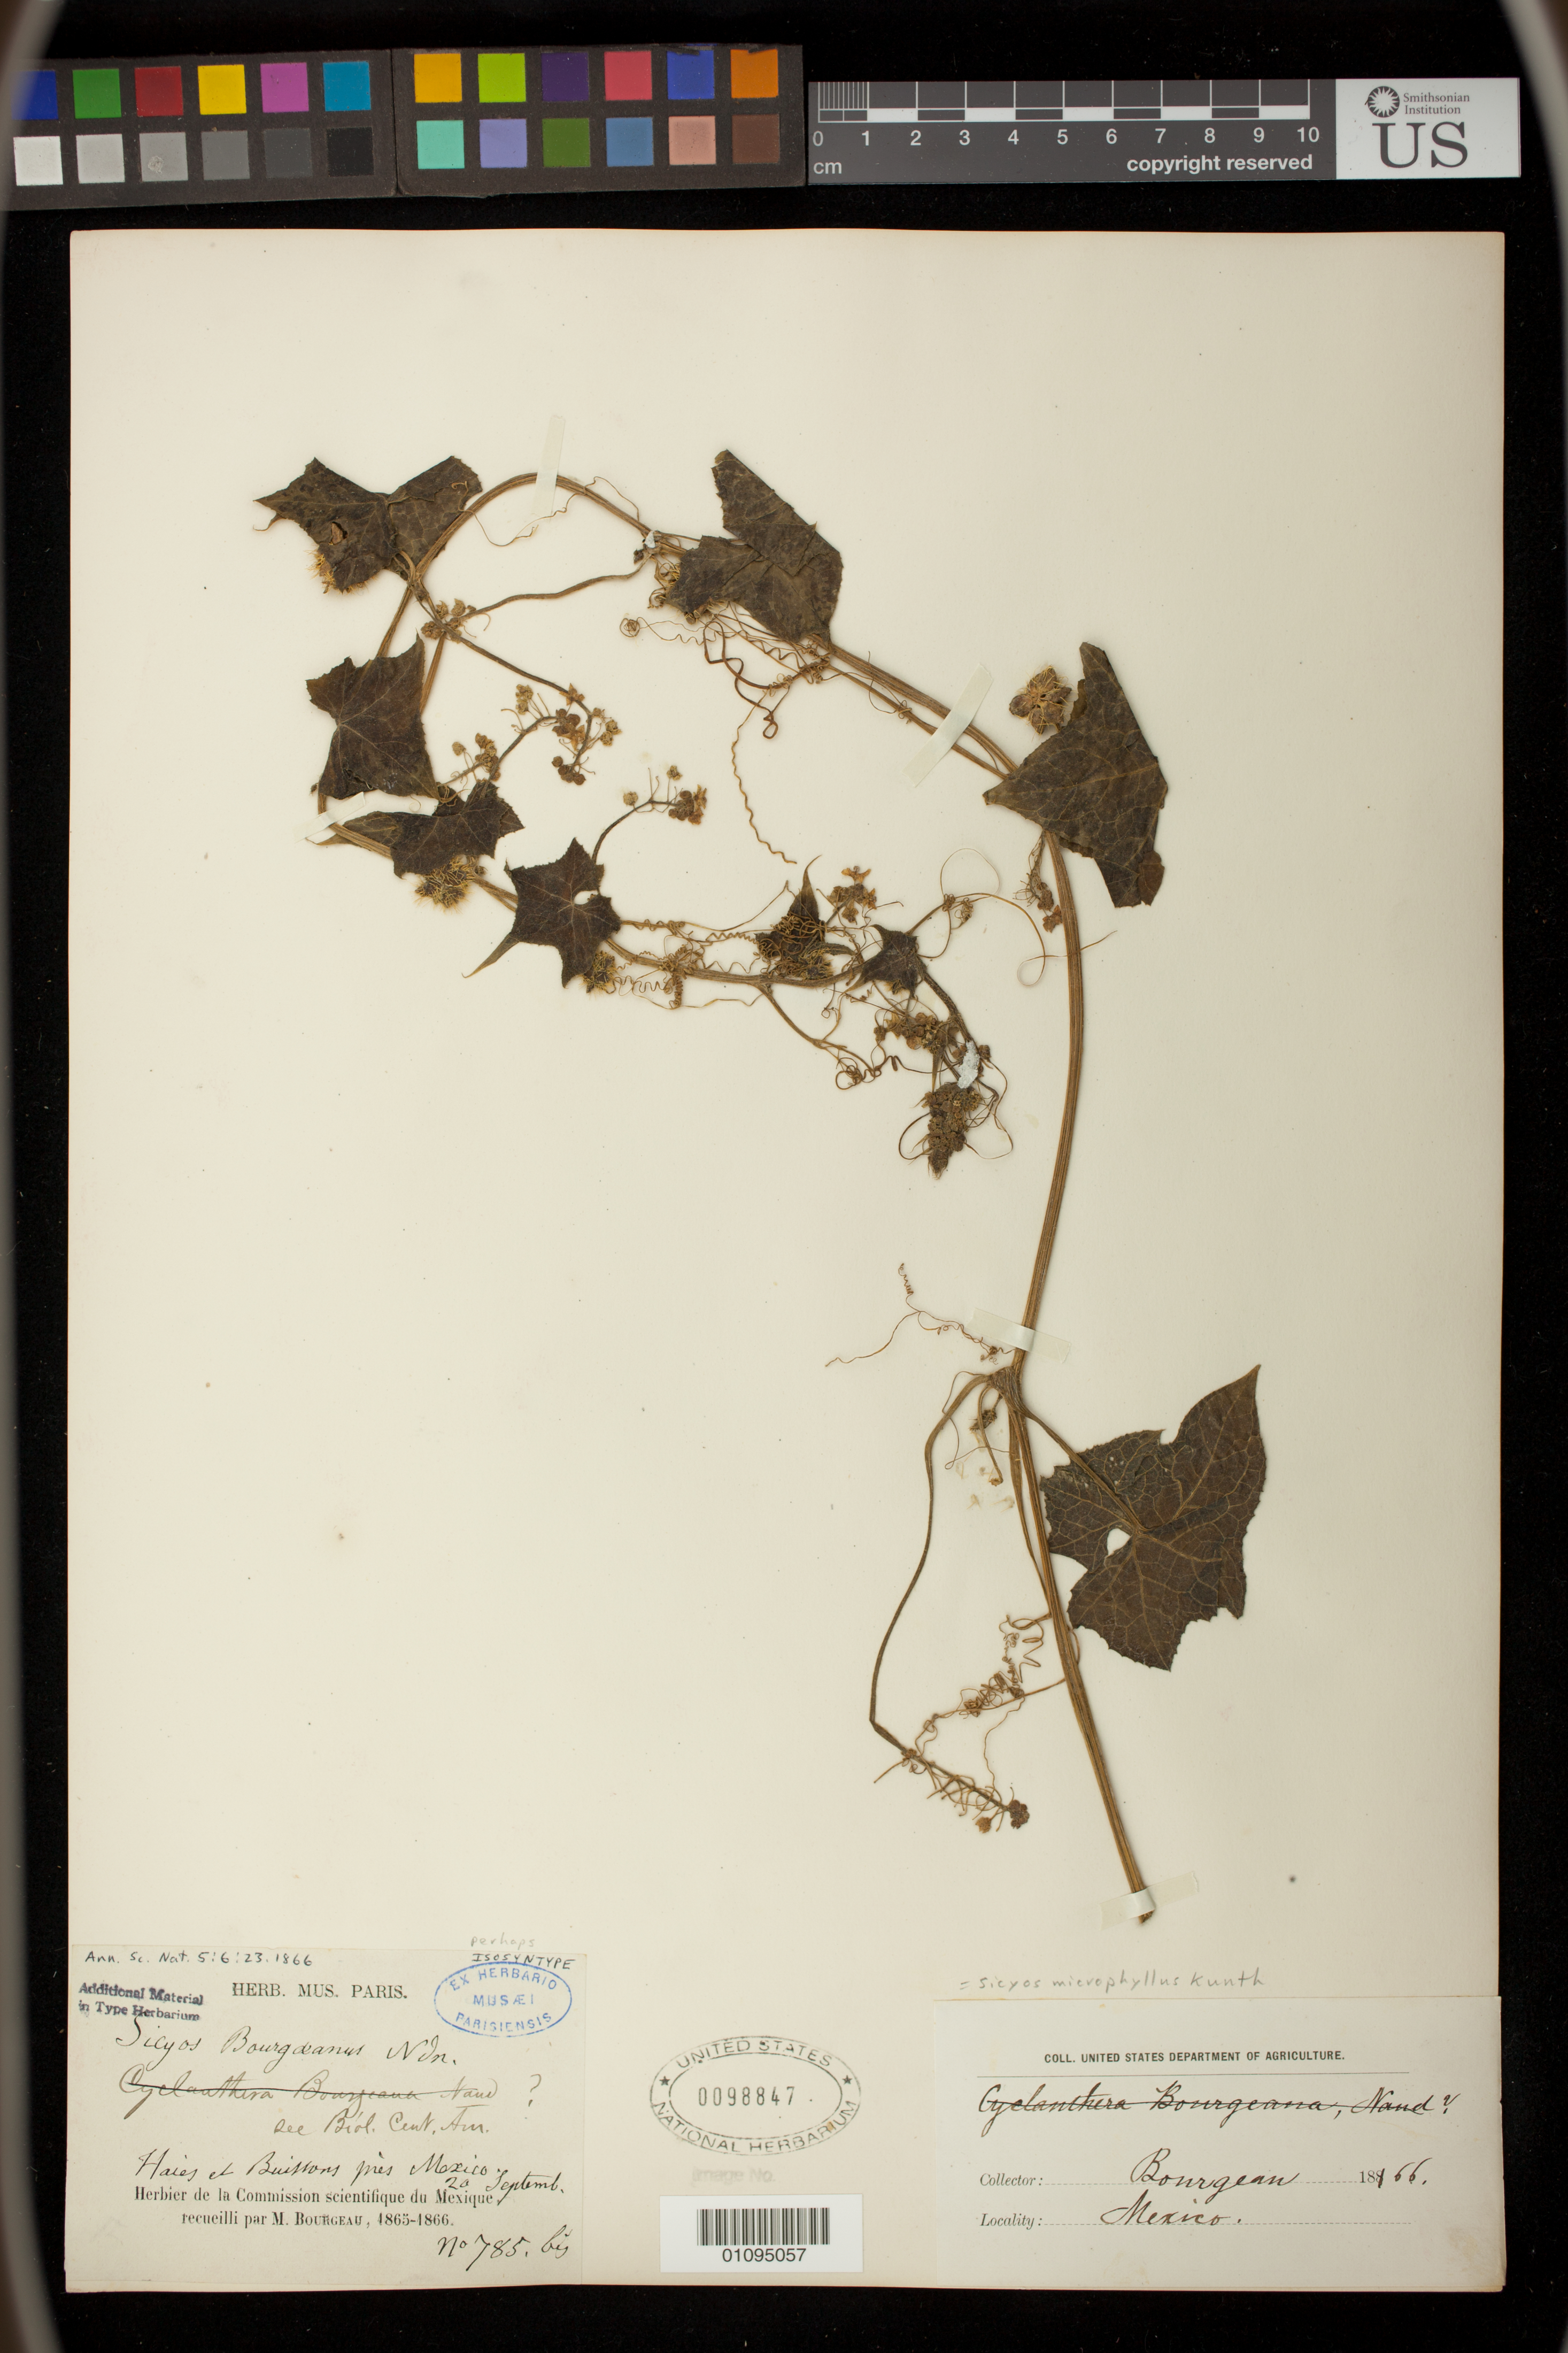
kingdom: Plantae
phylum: Tracheophyta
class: Magnoliopsida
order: Cucurbitales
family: Cucurbitaceae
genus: Sicyos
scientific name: Sicyos bourgaeanus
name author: Naudin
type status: Isosyntype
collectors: E. Bourgeau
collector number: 785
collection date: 1865-09-20 or 1866-09-20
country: Mexico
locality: Haies et buissons pres Mexico.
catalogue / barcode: US 98847